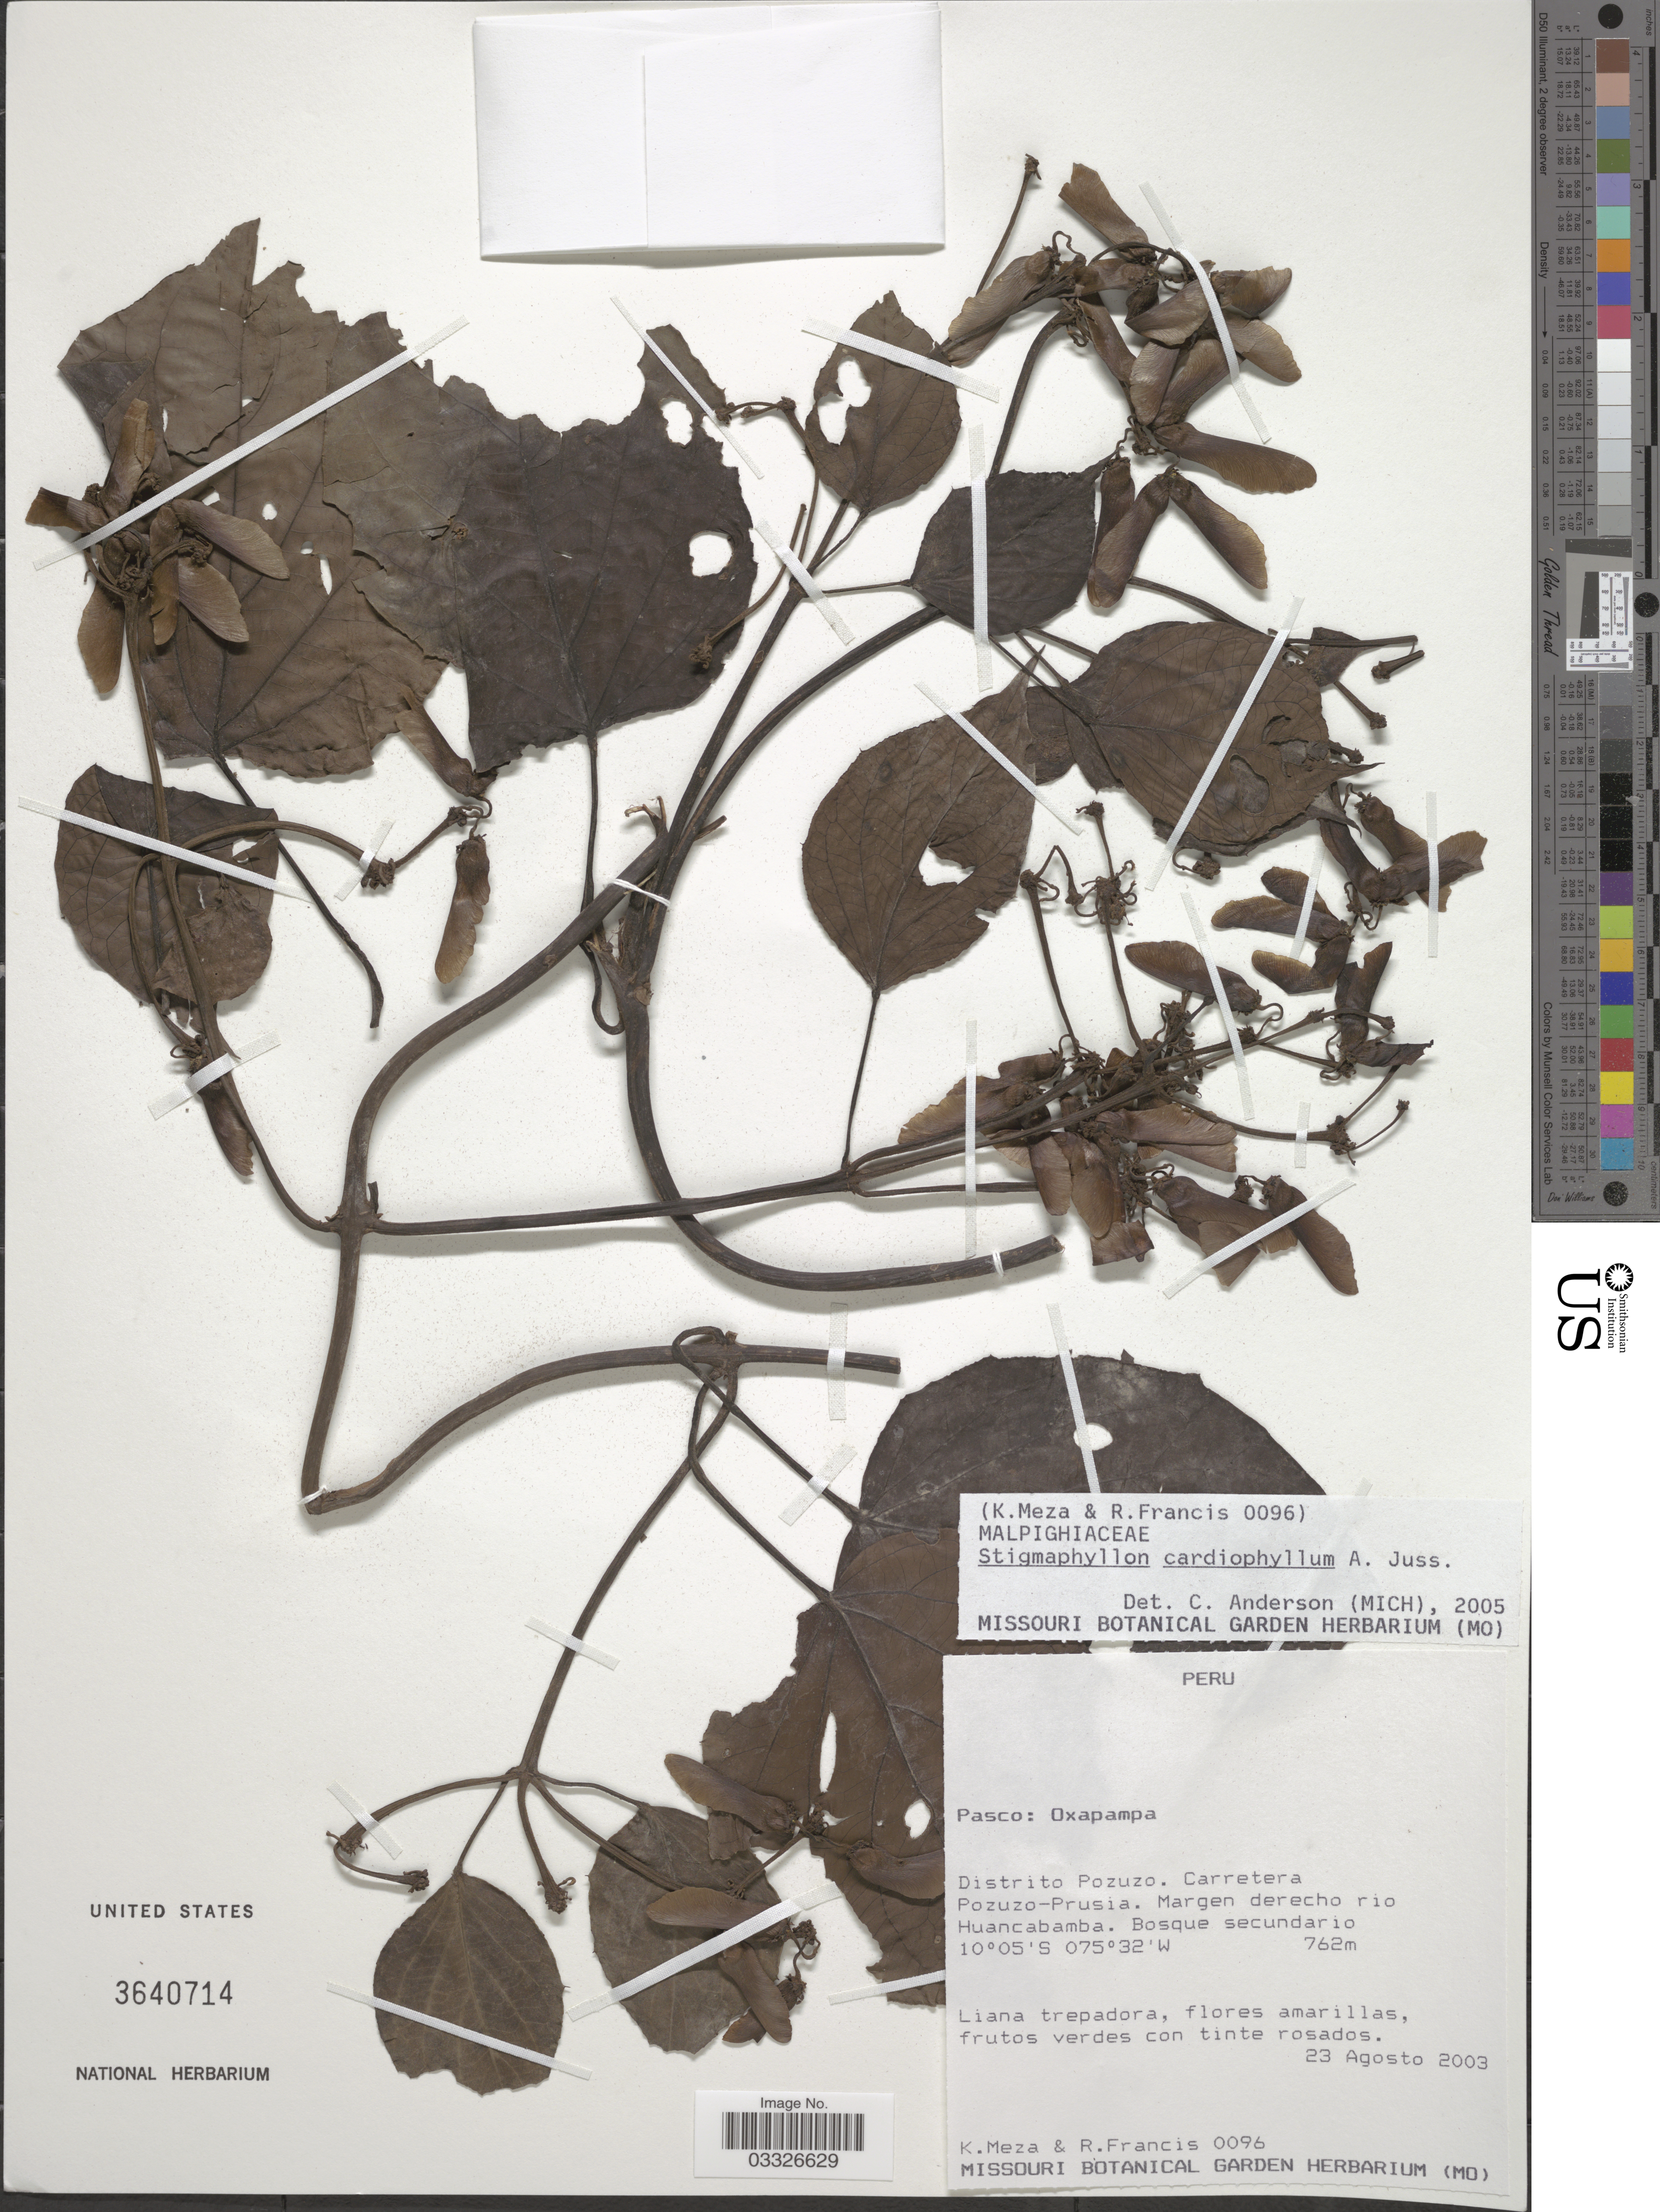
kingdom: Plantae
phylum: Tracheophyta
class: Magnoliopsida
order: Malpighiales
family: Malpighiaceae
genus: Stigmaphyllon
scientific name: Stigmaphyllon cardiophyllum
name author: A. Juss.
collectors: K. Meza & R. Francis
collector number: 0096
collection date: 2003-08-23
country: Peru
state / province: Pasco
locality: Oxapampa. Distrito Pozuzo. Carretera Pozuzo-Prusia. Margen derecho rio Huancabamba.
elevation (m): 762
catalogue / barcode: US 3640714